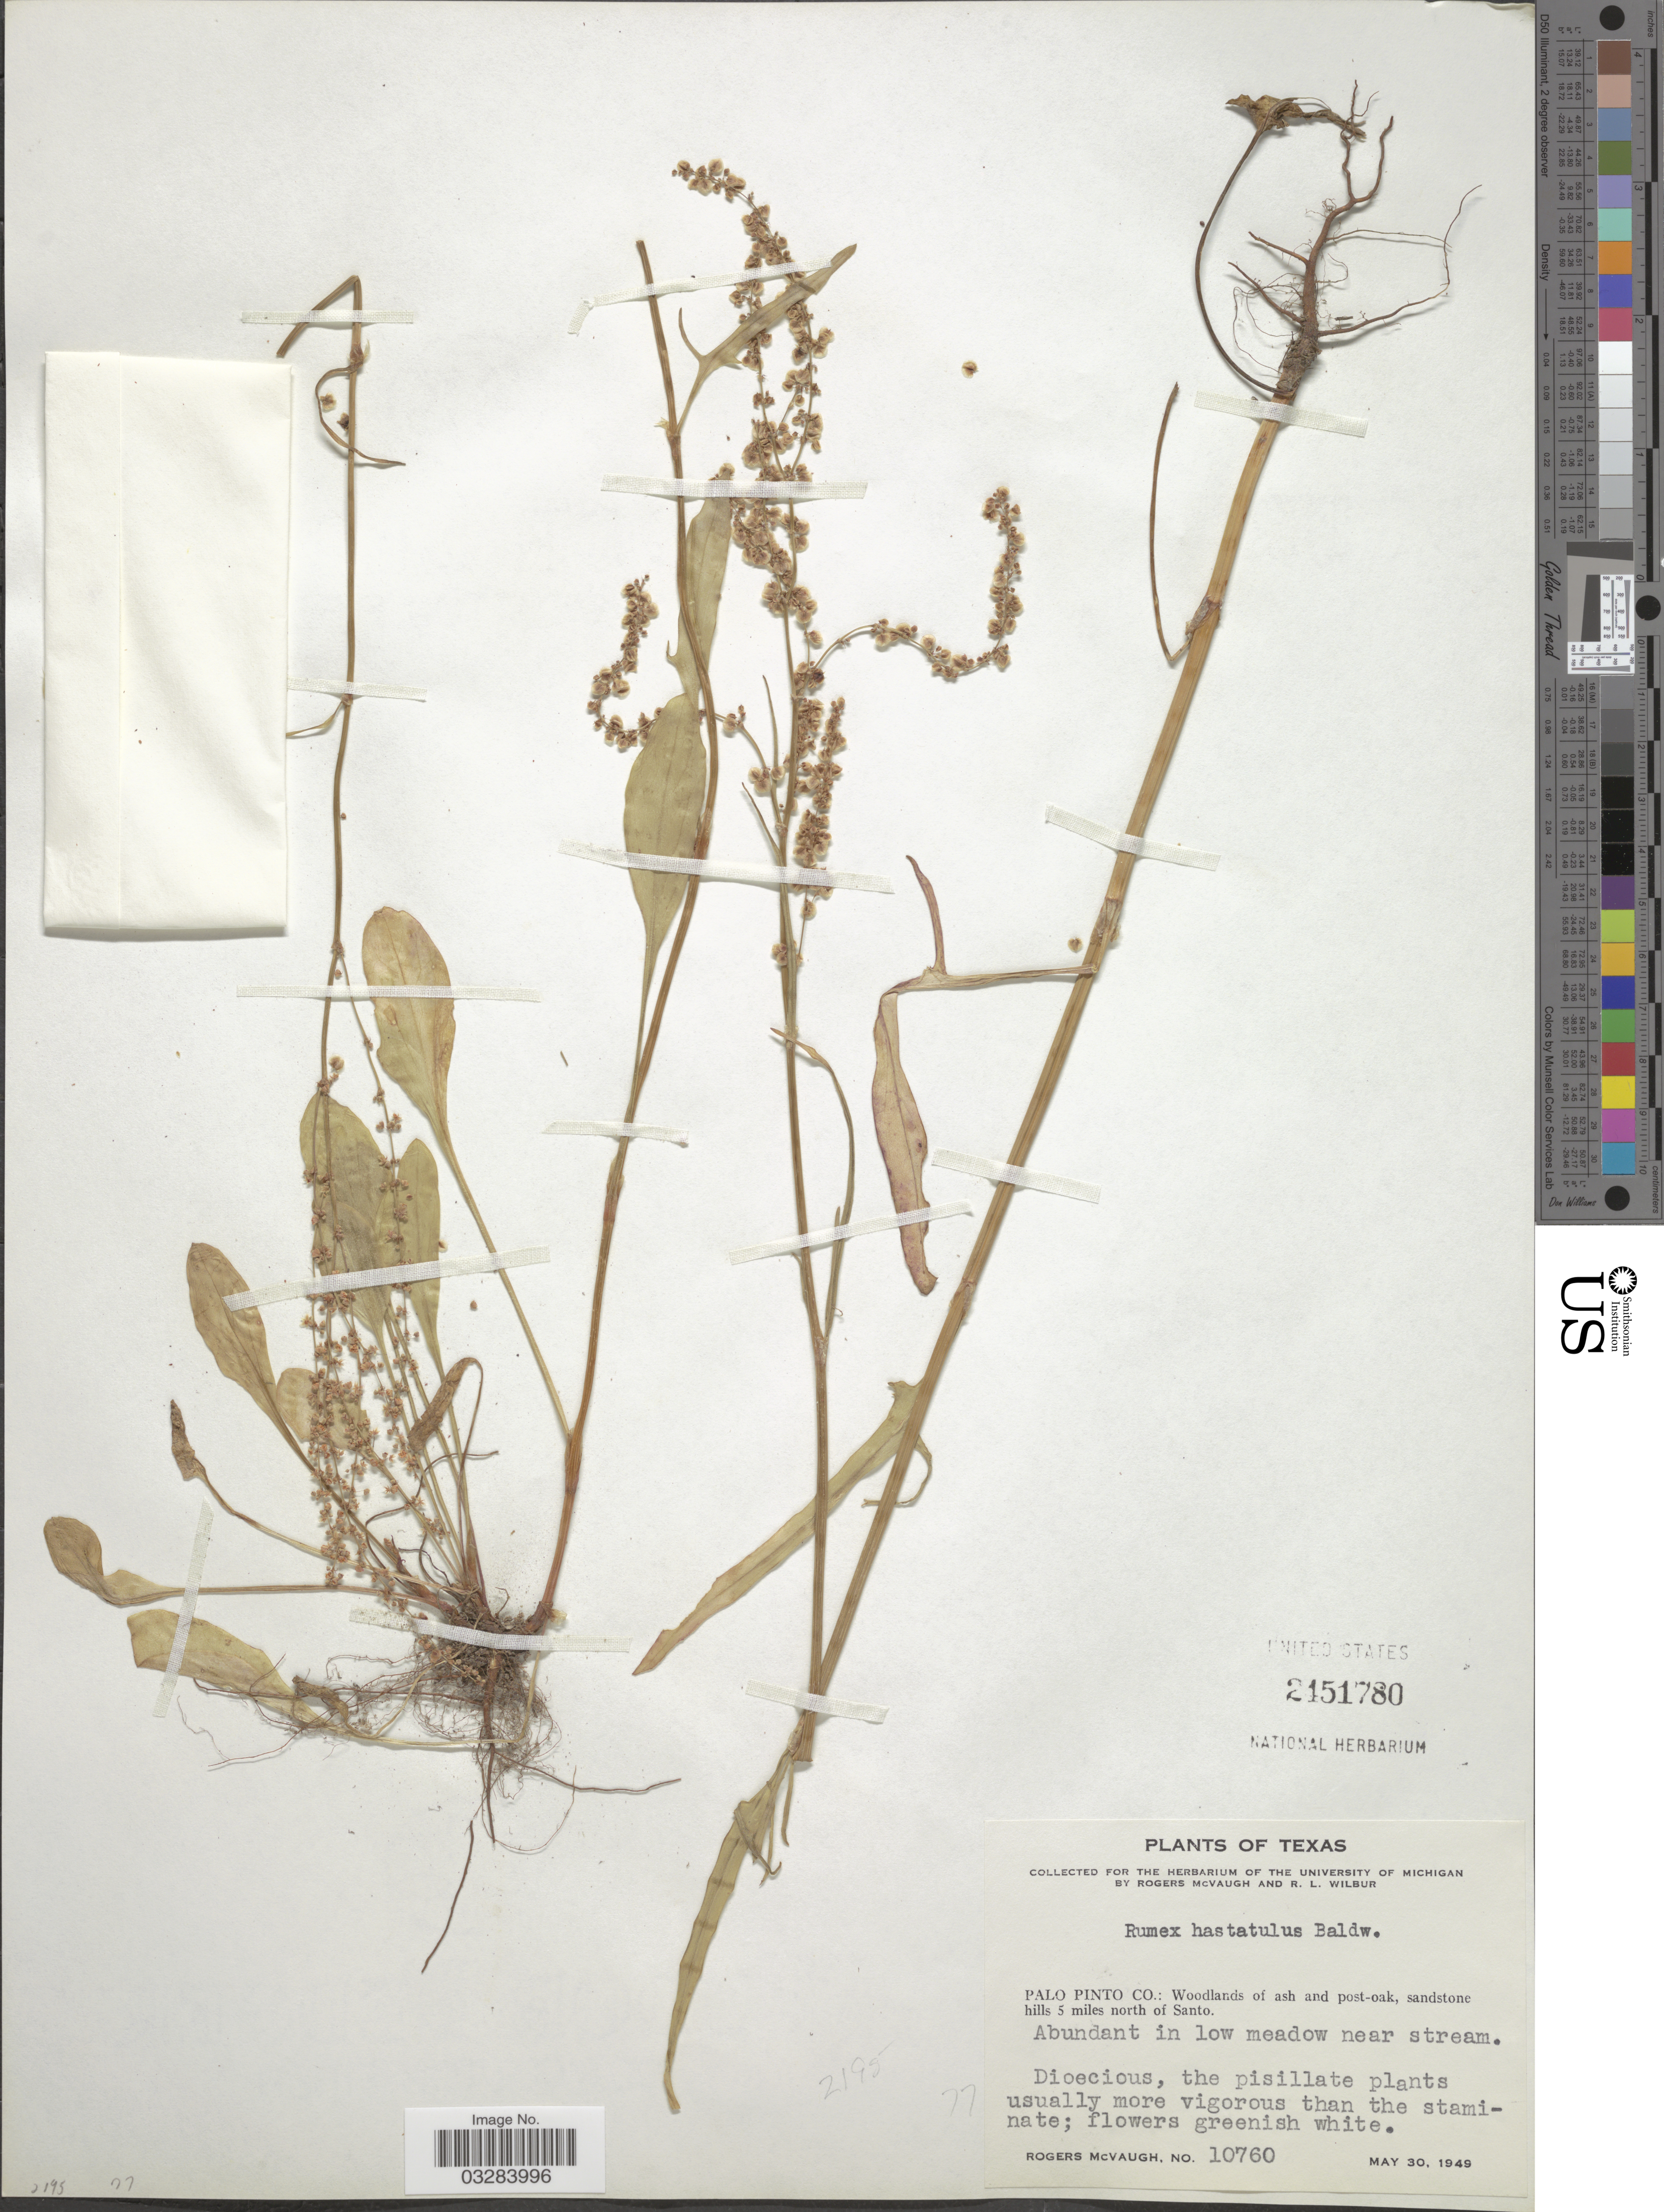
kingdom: Plantae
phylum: Tracheophyta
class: Magnoliopsida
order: Caryophyllales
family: Polygonaceae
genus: Rumex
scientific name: Rumex hastatulus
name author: Baldwin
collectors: R. McVaugh & R. L. Wilbur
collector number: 10760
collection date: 1949-05-30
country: United States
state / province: Texas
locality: Palo Pinto Co.: hills 5 miles north of Santo.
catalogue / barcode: US 2451780